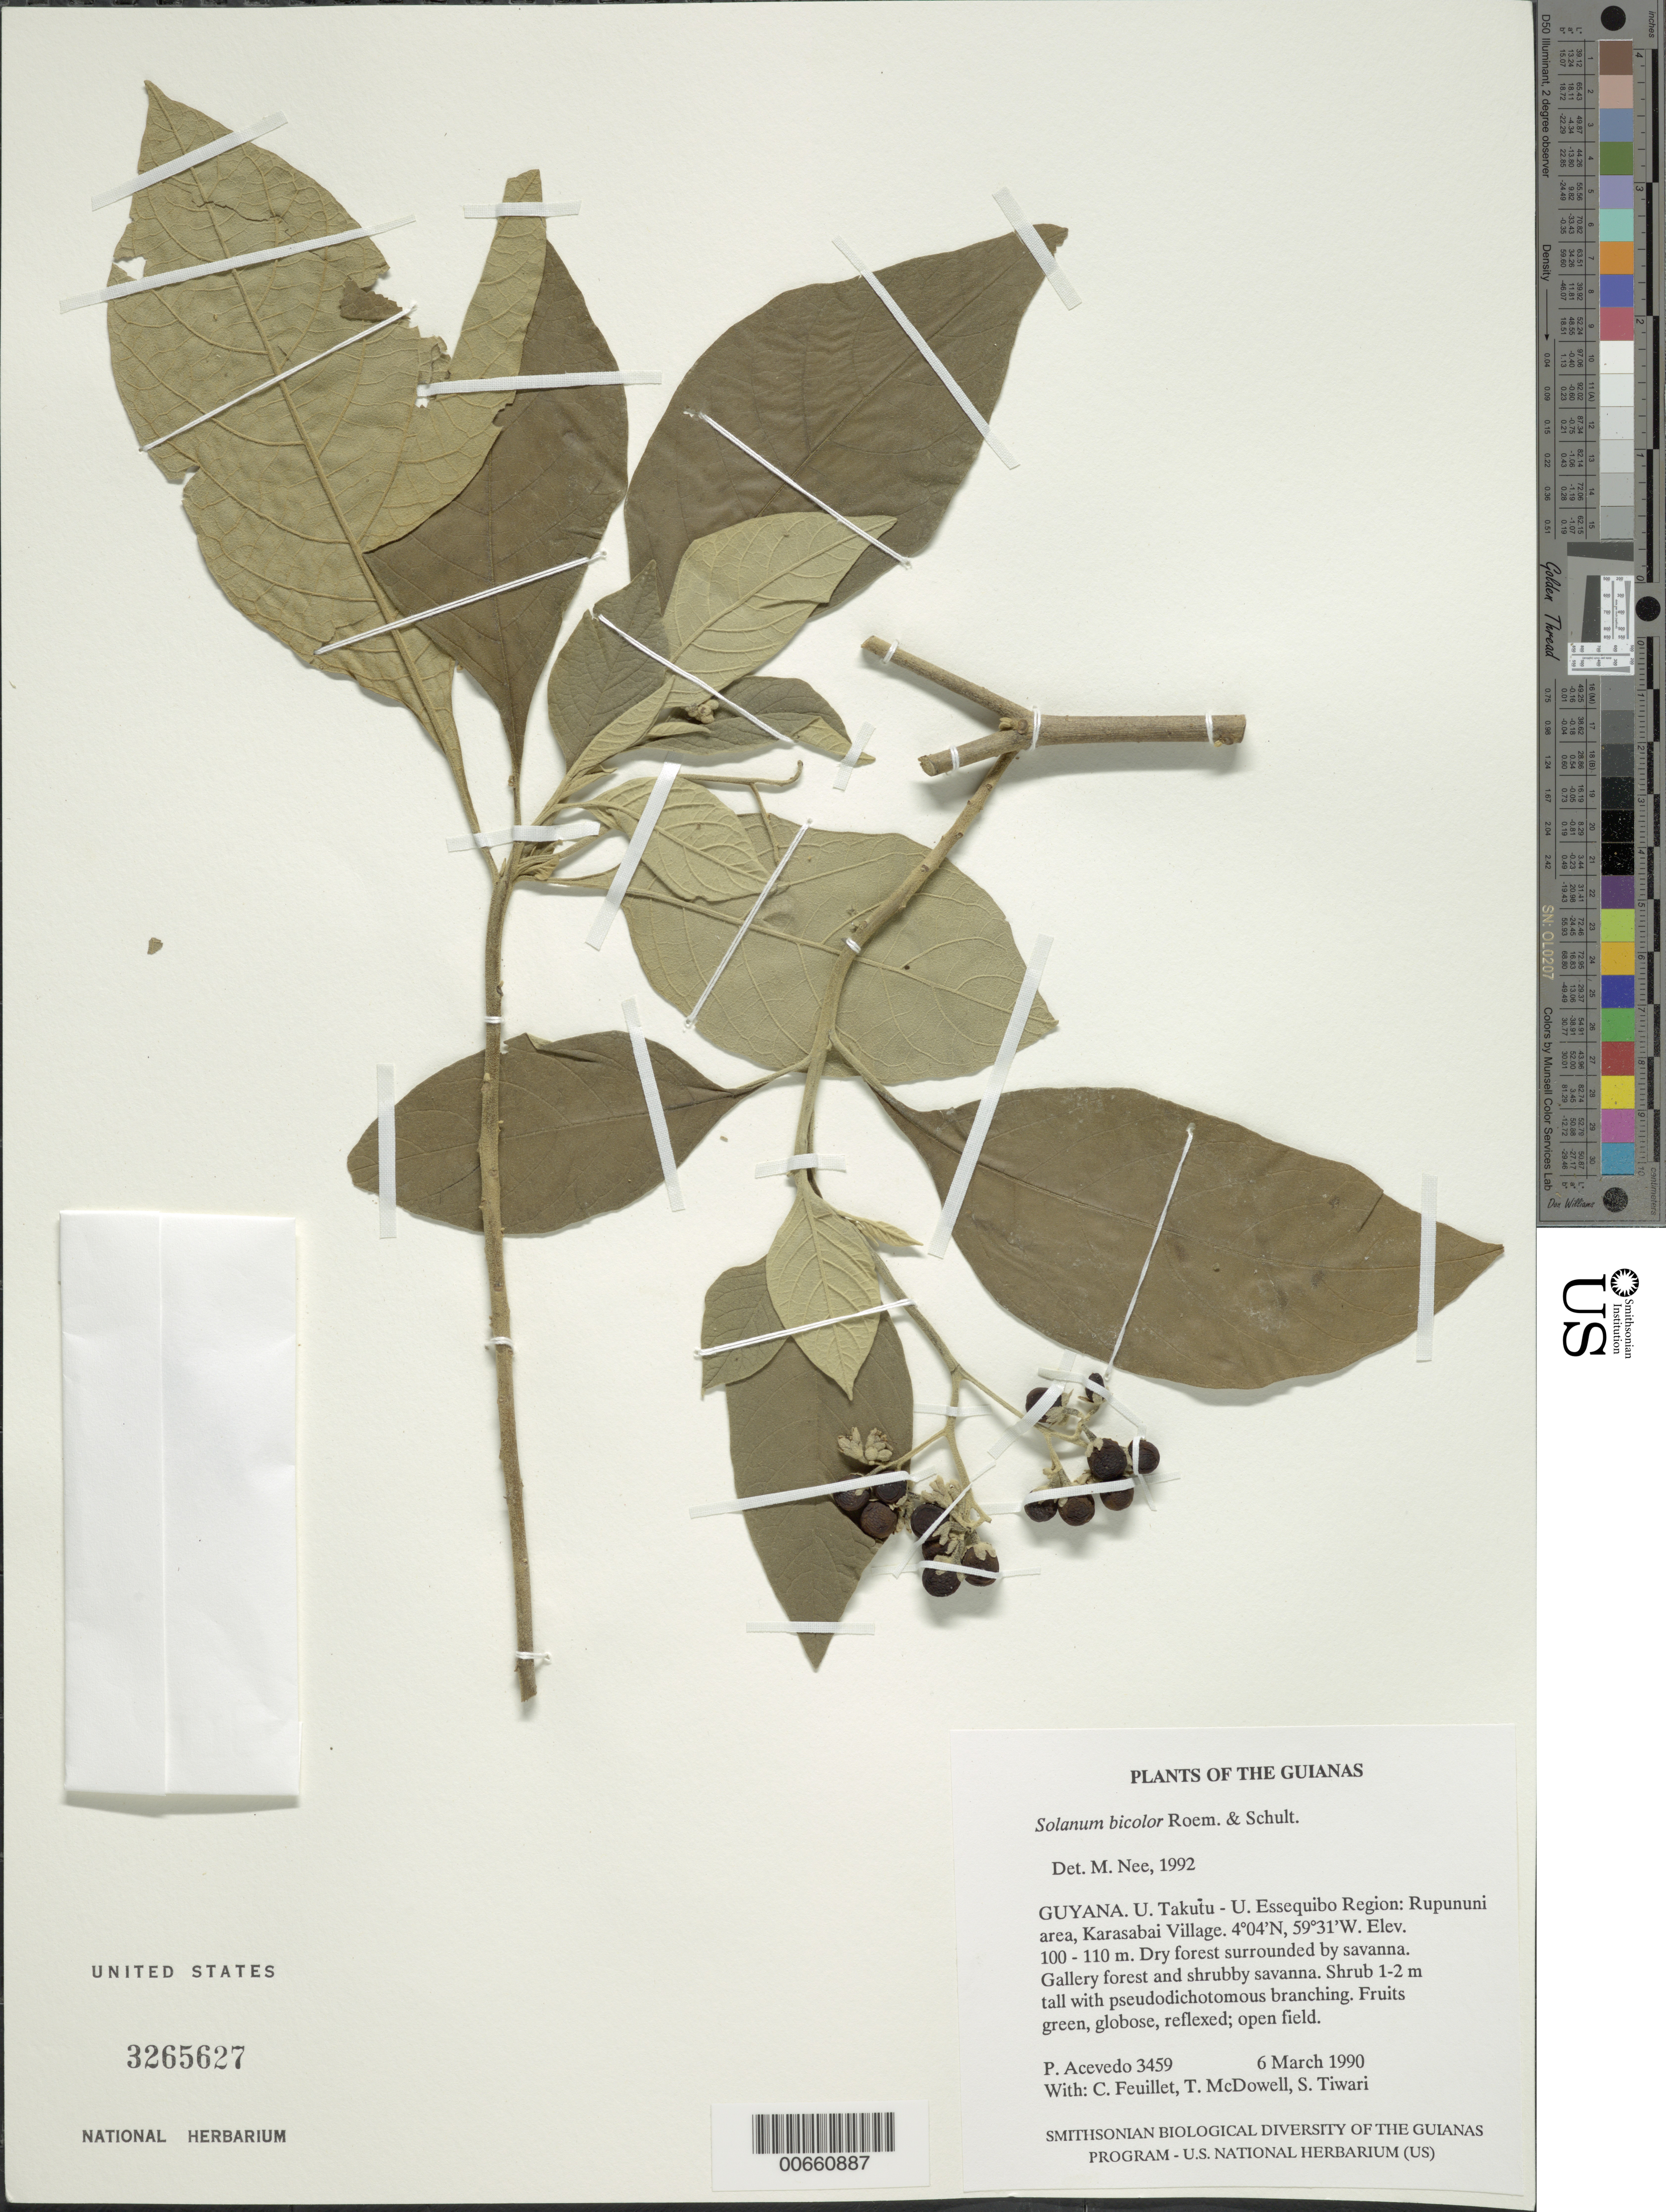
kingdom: Plantae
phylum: Tracheophyta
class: Magnoliopsida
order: Solanales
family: Solanaceae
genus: Solanum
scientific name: Solanum bicolor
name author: Willd. ex Roem. & Schult.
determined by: Nee, Michael H.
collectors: P. Acevedo-Rodr., C. Feuillet, T. McDowell & S. Tiwari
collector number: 3459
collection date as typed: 3 Mar 1990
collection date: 1990-03-03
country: Guyana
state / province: U. Takutu-U. Essequibo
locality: Rupununi area.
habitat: Dry forest surrounded by savanna. Gallery forest and shrubby savanna. Open field.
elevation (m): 100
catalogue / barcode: US 3265627